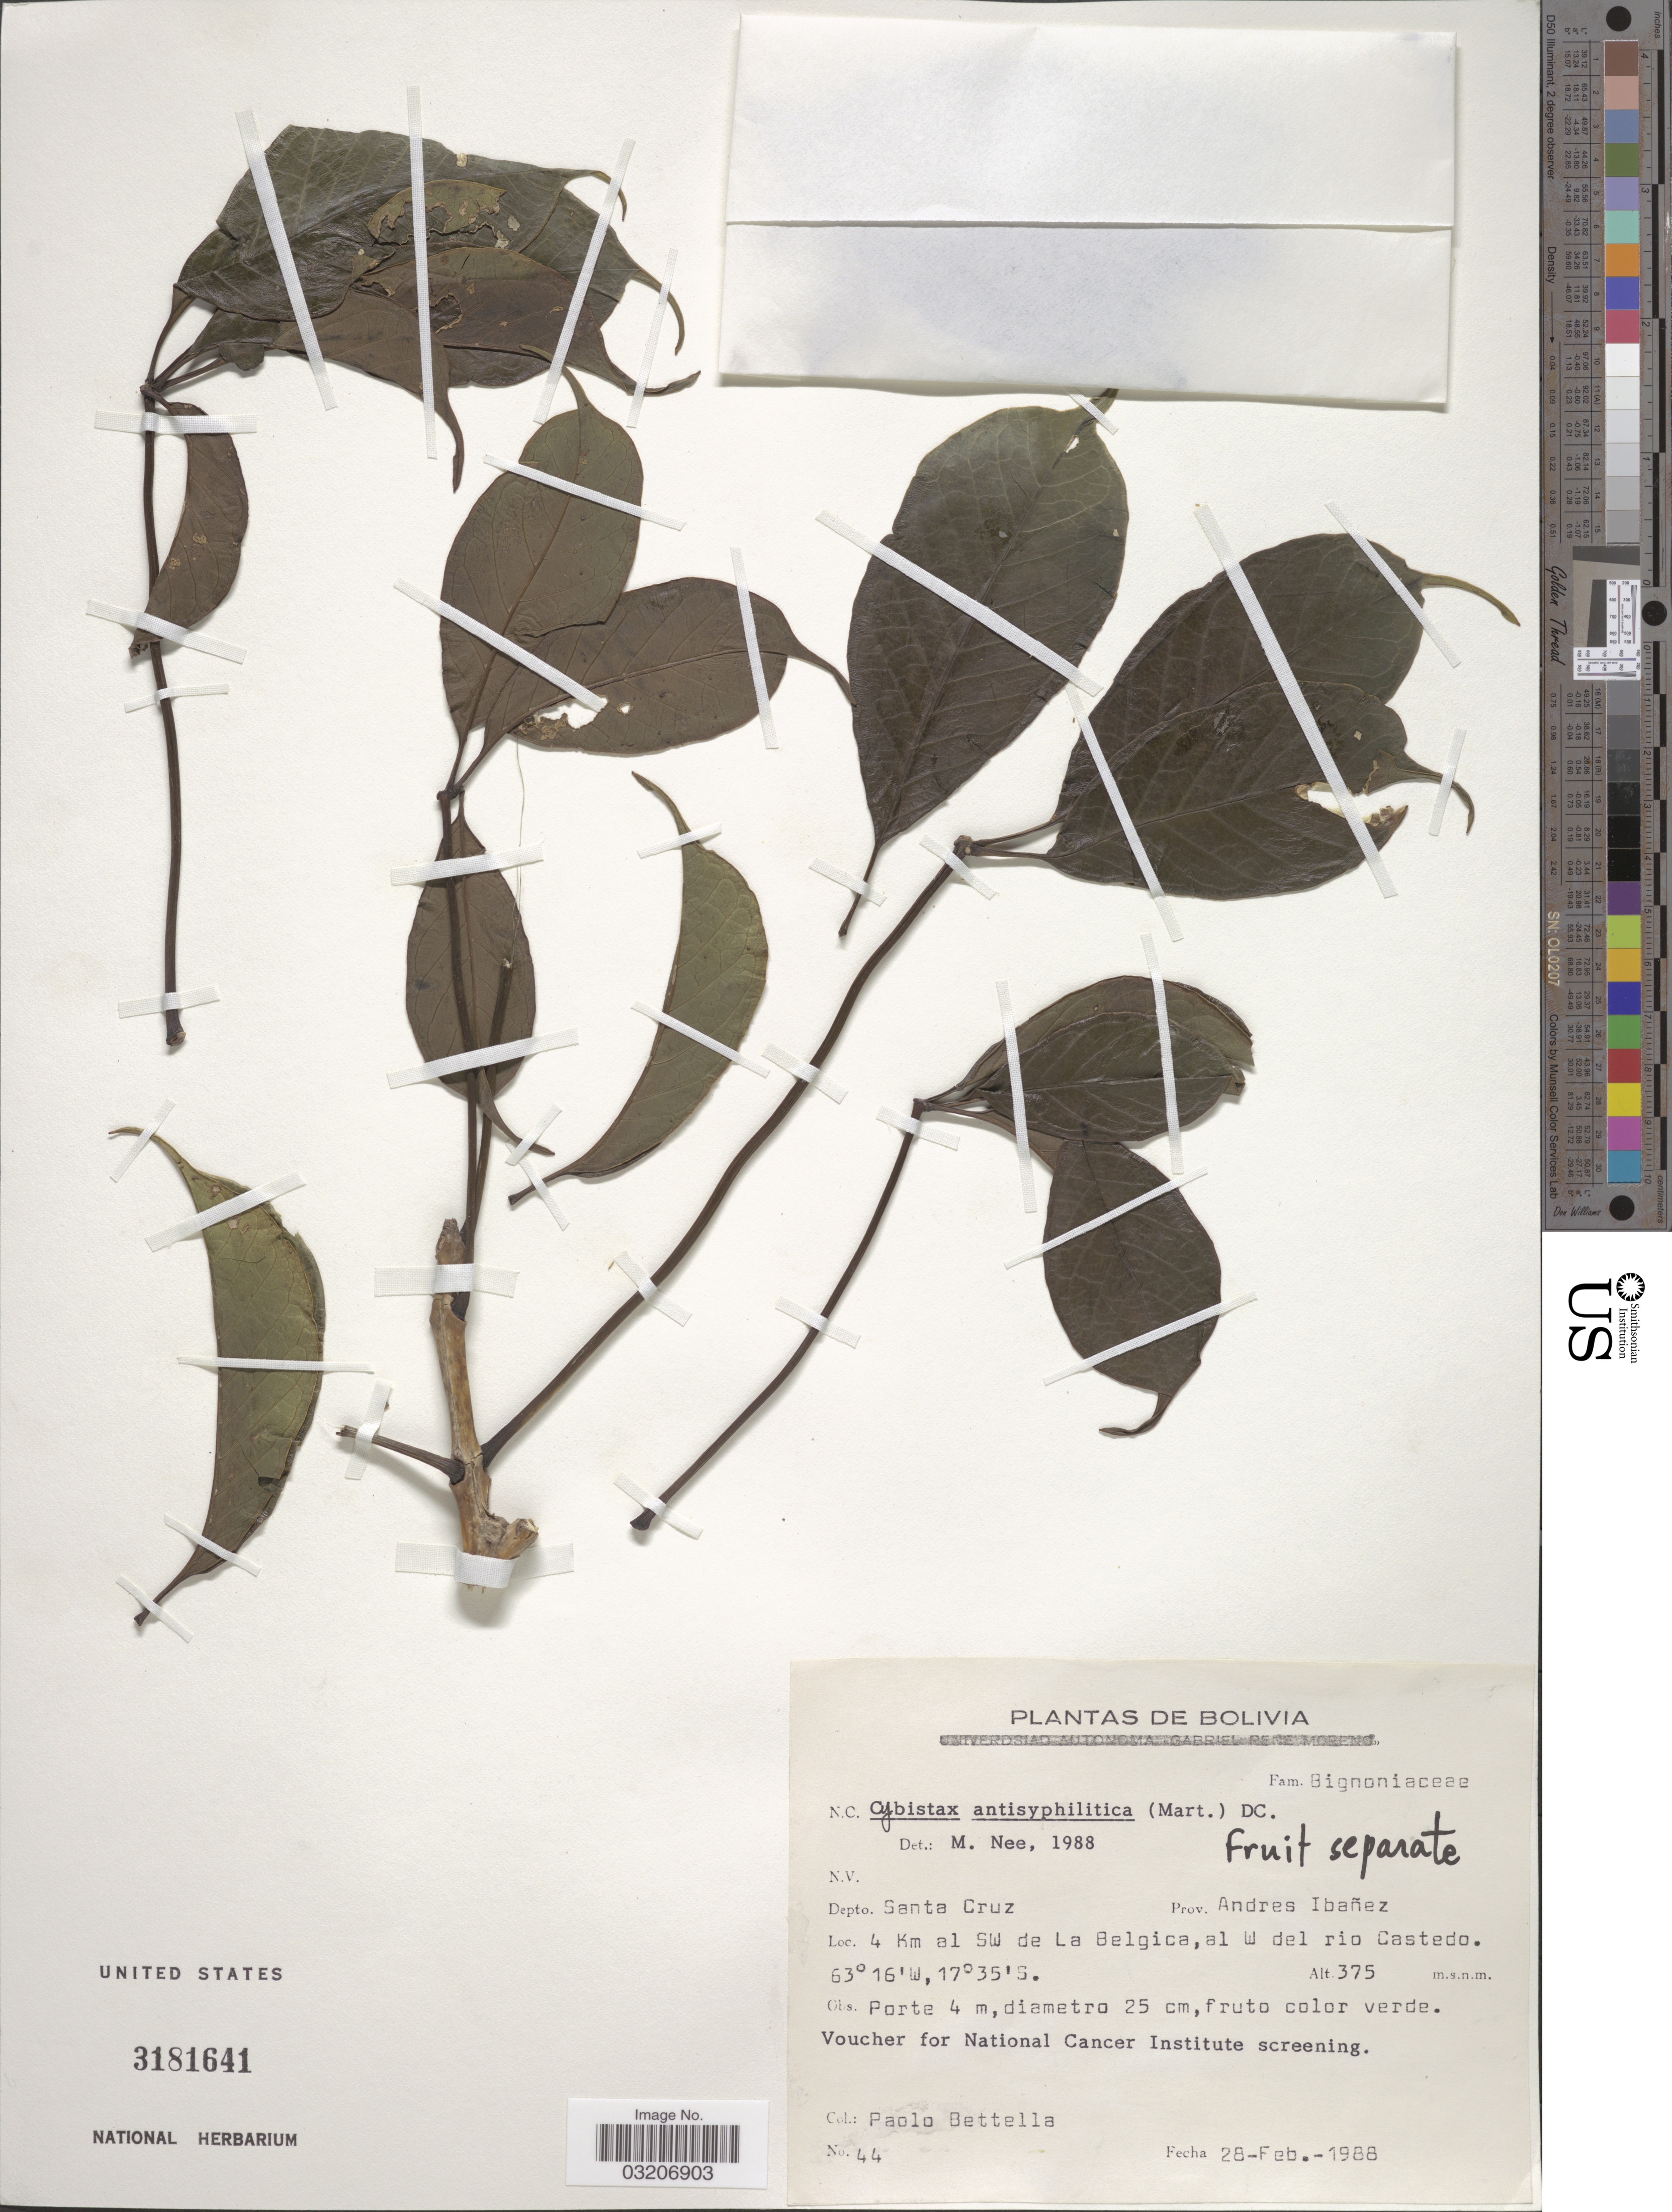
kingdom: Plantae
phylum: Tracheophyta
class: Magnoliopsida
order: Lamiales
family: Bignoniaceae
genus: Cybistax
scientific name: Cybistax antisyphilitica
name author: (Mart.) DC.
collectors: P. Bettella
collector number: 44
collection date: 1988-02-28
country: Bolivia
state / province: Santa Cruz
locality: Depto. Santa Cruz, Prov. Andres Ibañez, 4 Km al SW de La Belgica, al W del rio Castedo.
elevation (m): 375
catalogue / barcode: US 3181641